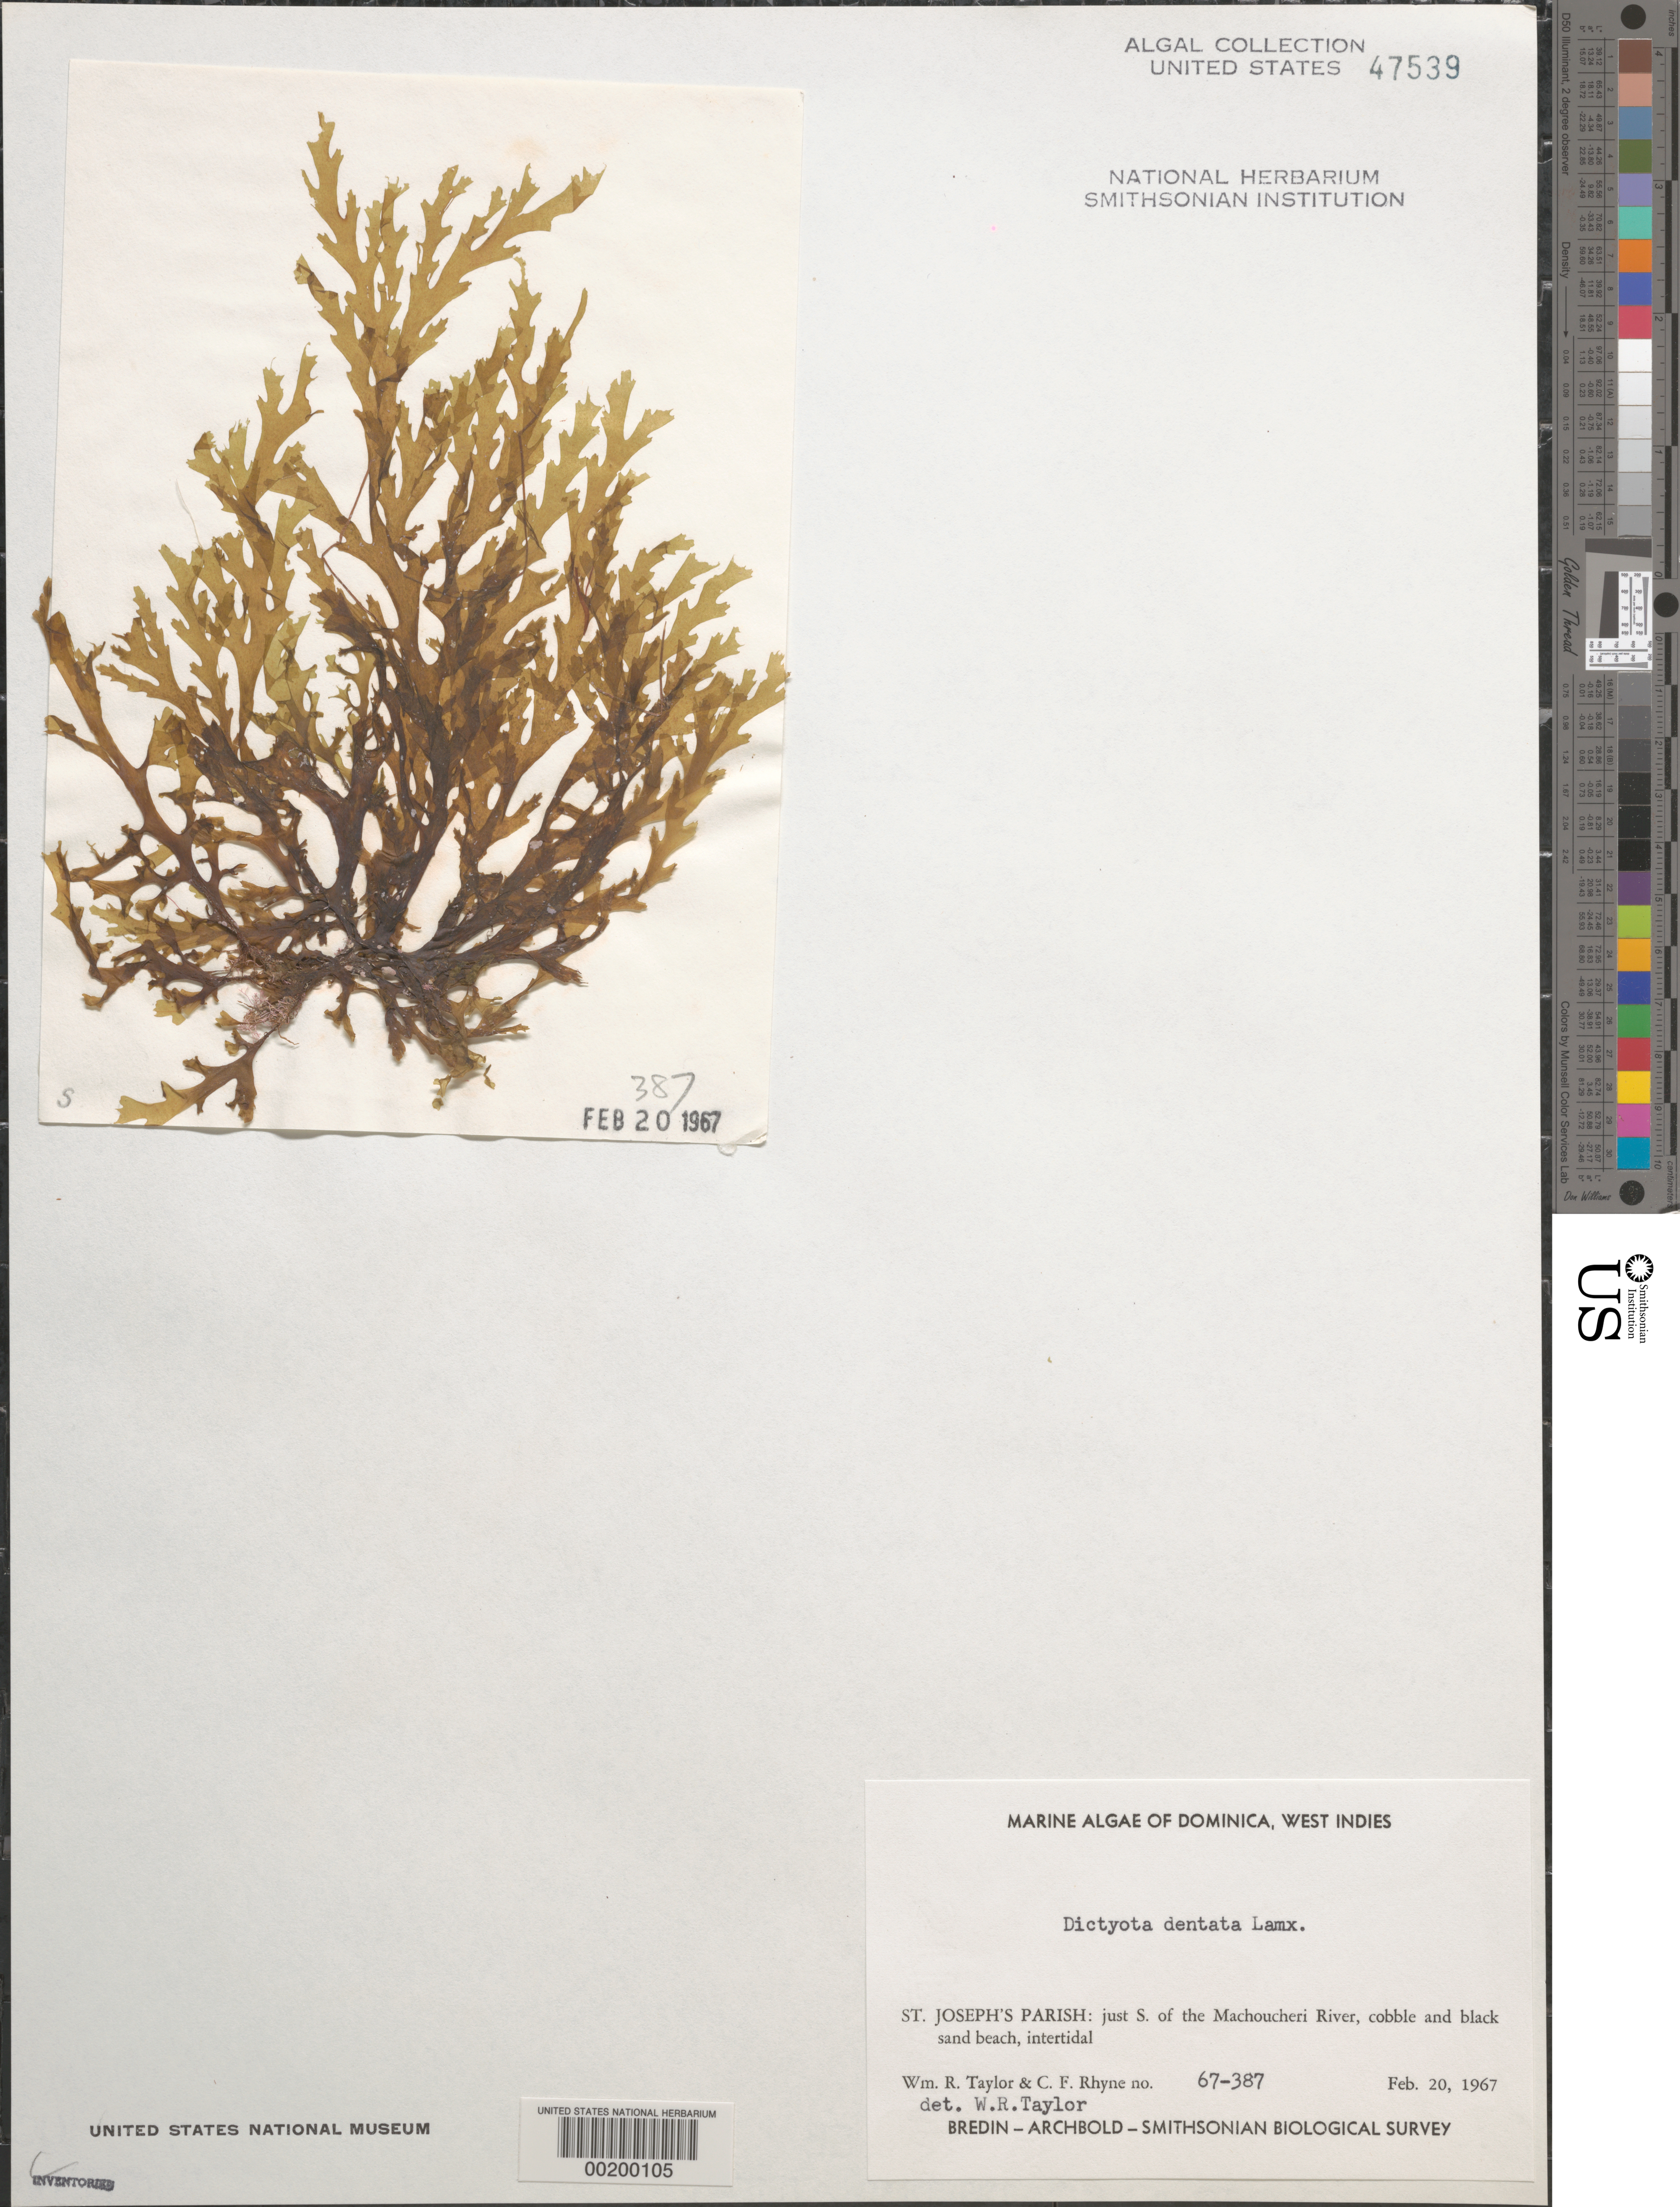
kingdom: Chromista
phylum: Ochrophyta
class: Phaeophyceae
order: Dictyotales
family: Dictyotaceae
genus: Dictyota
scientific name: Dictyota mertensii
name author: (C. Mart.) Kütz.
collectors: W. R. Taylor & C. Rhyne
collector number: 67-387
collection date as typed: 20 Feb 1967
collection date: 1967-02-20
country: Dominica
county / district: St. Joseph's Parish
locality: Just south of Machoucheri River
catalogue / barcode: US 47539